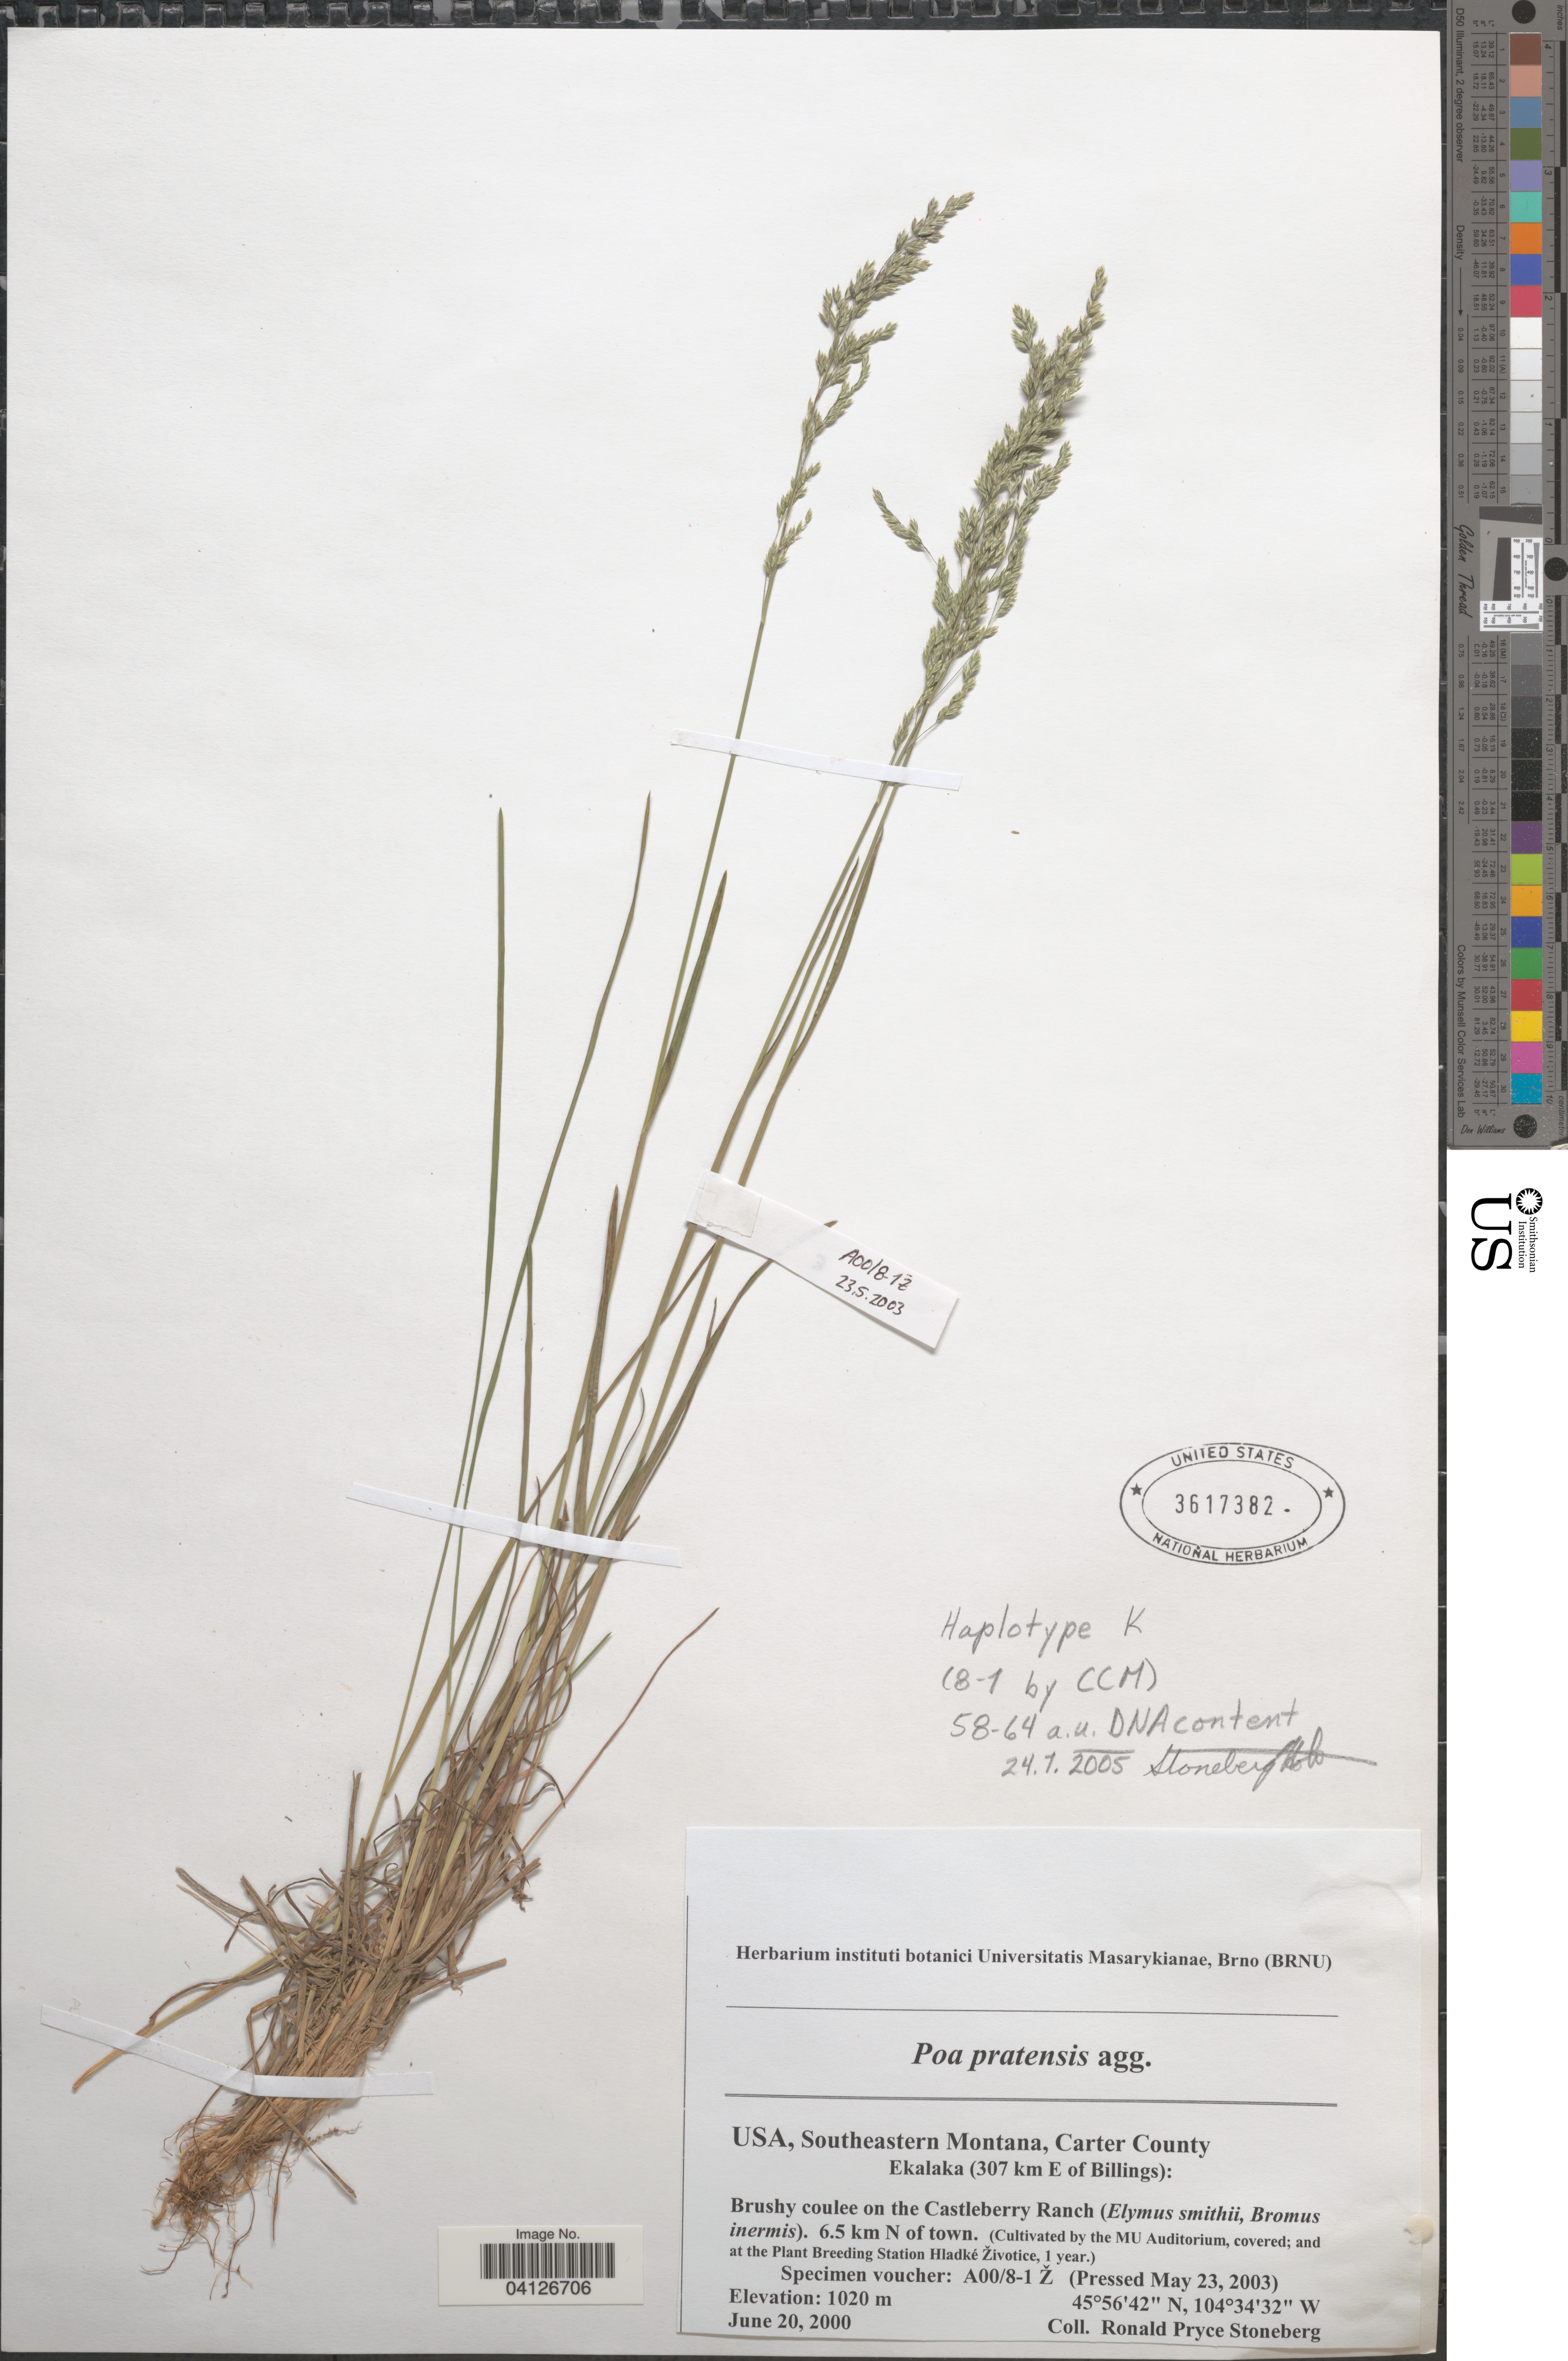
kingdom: Plantae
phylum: Tracheophyta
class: Liliopsida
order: Poales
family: Poaceae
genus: Poa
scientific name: Poa pratensis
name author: L.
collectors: Ex herb. instituti botanici Universitatis Masarykianae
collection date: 2003-05-23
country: Czechia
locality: (Cultivated by the MU Auditorium, covered; and at the Plant Breeding Station Hladké Životice, 1 year.).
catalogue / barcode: US 3617382